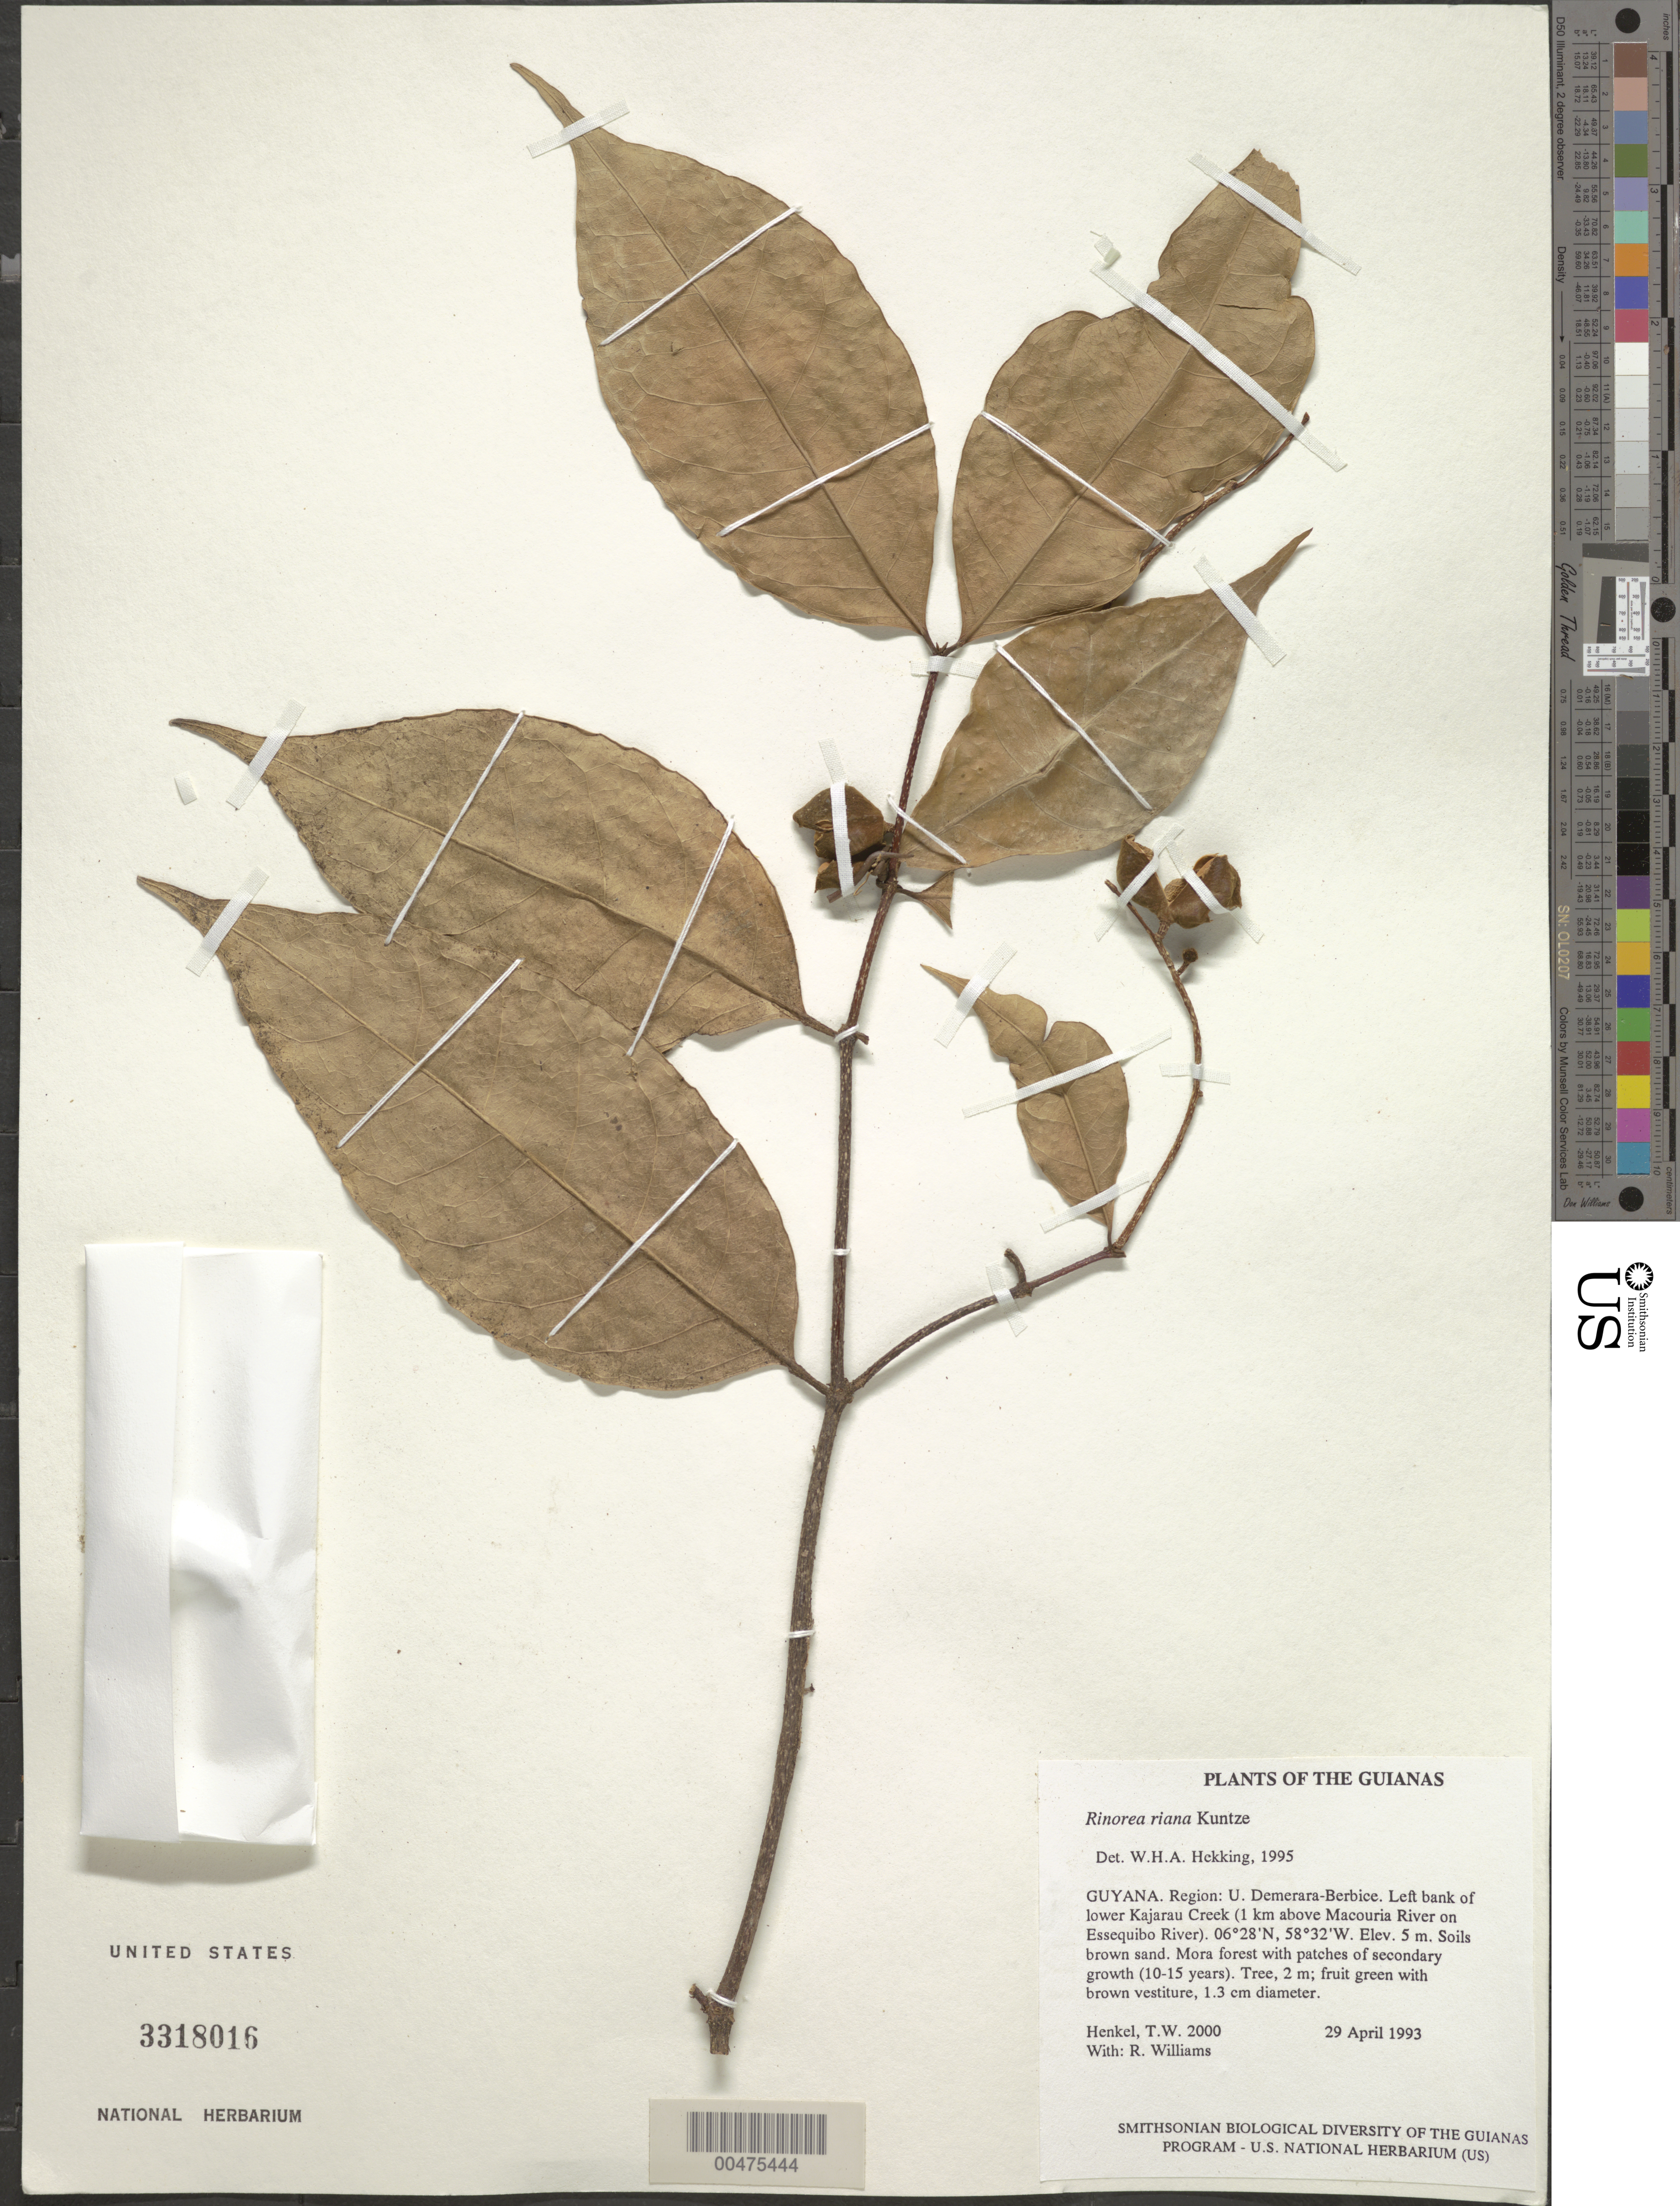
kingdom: Plantae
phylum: Tracheophyta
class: Magnoliopsida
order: Malpighiales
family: Violaceae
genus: Rinorea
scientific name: Rinorea riana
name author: Kuntze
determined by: Hekking, W. H. A.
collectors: T. Henkel & R. Williams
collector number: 2000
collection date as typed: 29 April 1993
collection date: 1993-04-29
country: Guyana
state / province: U. Demerara-Berbice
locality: Left bank of lower Kajarau Cr. (1 km above Macouria R on Essequibo R)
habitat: Soils brown sand. Mora forest with patches of secondary growth (10-15 years)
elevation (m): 5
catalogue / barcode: US 3318016